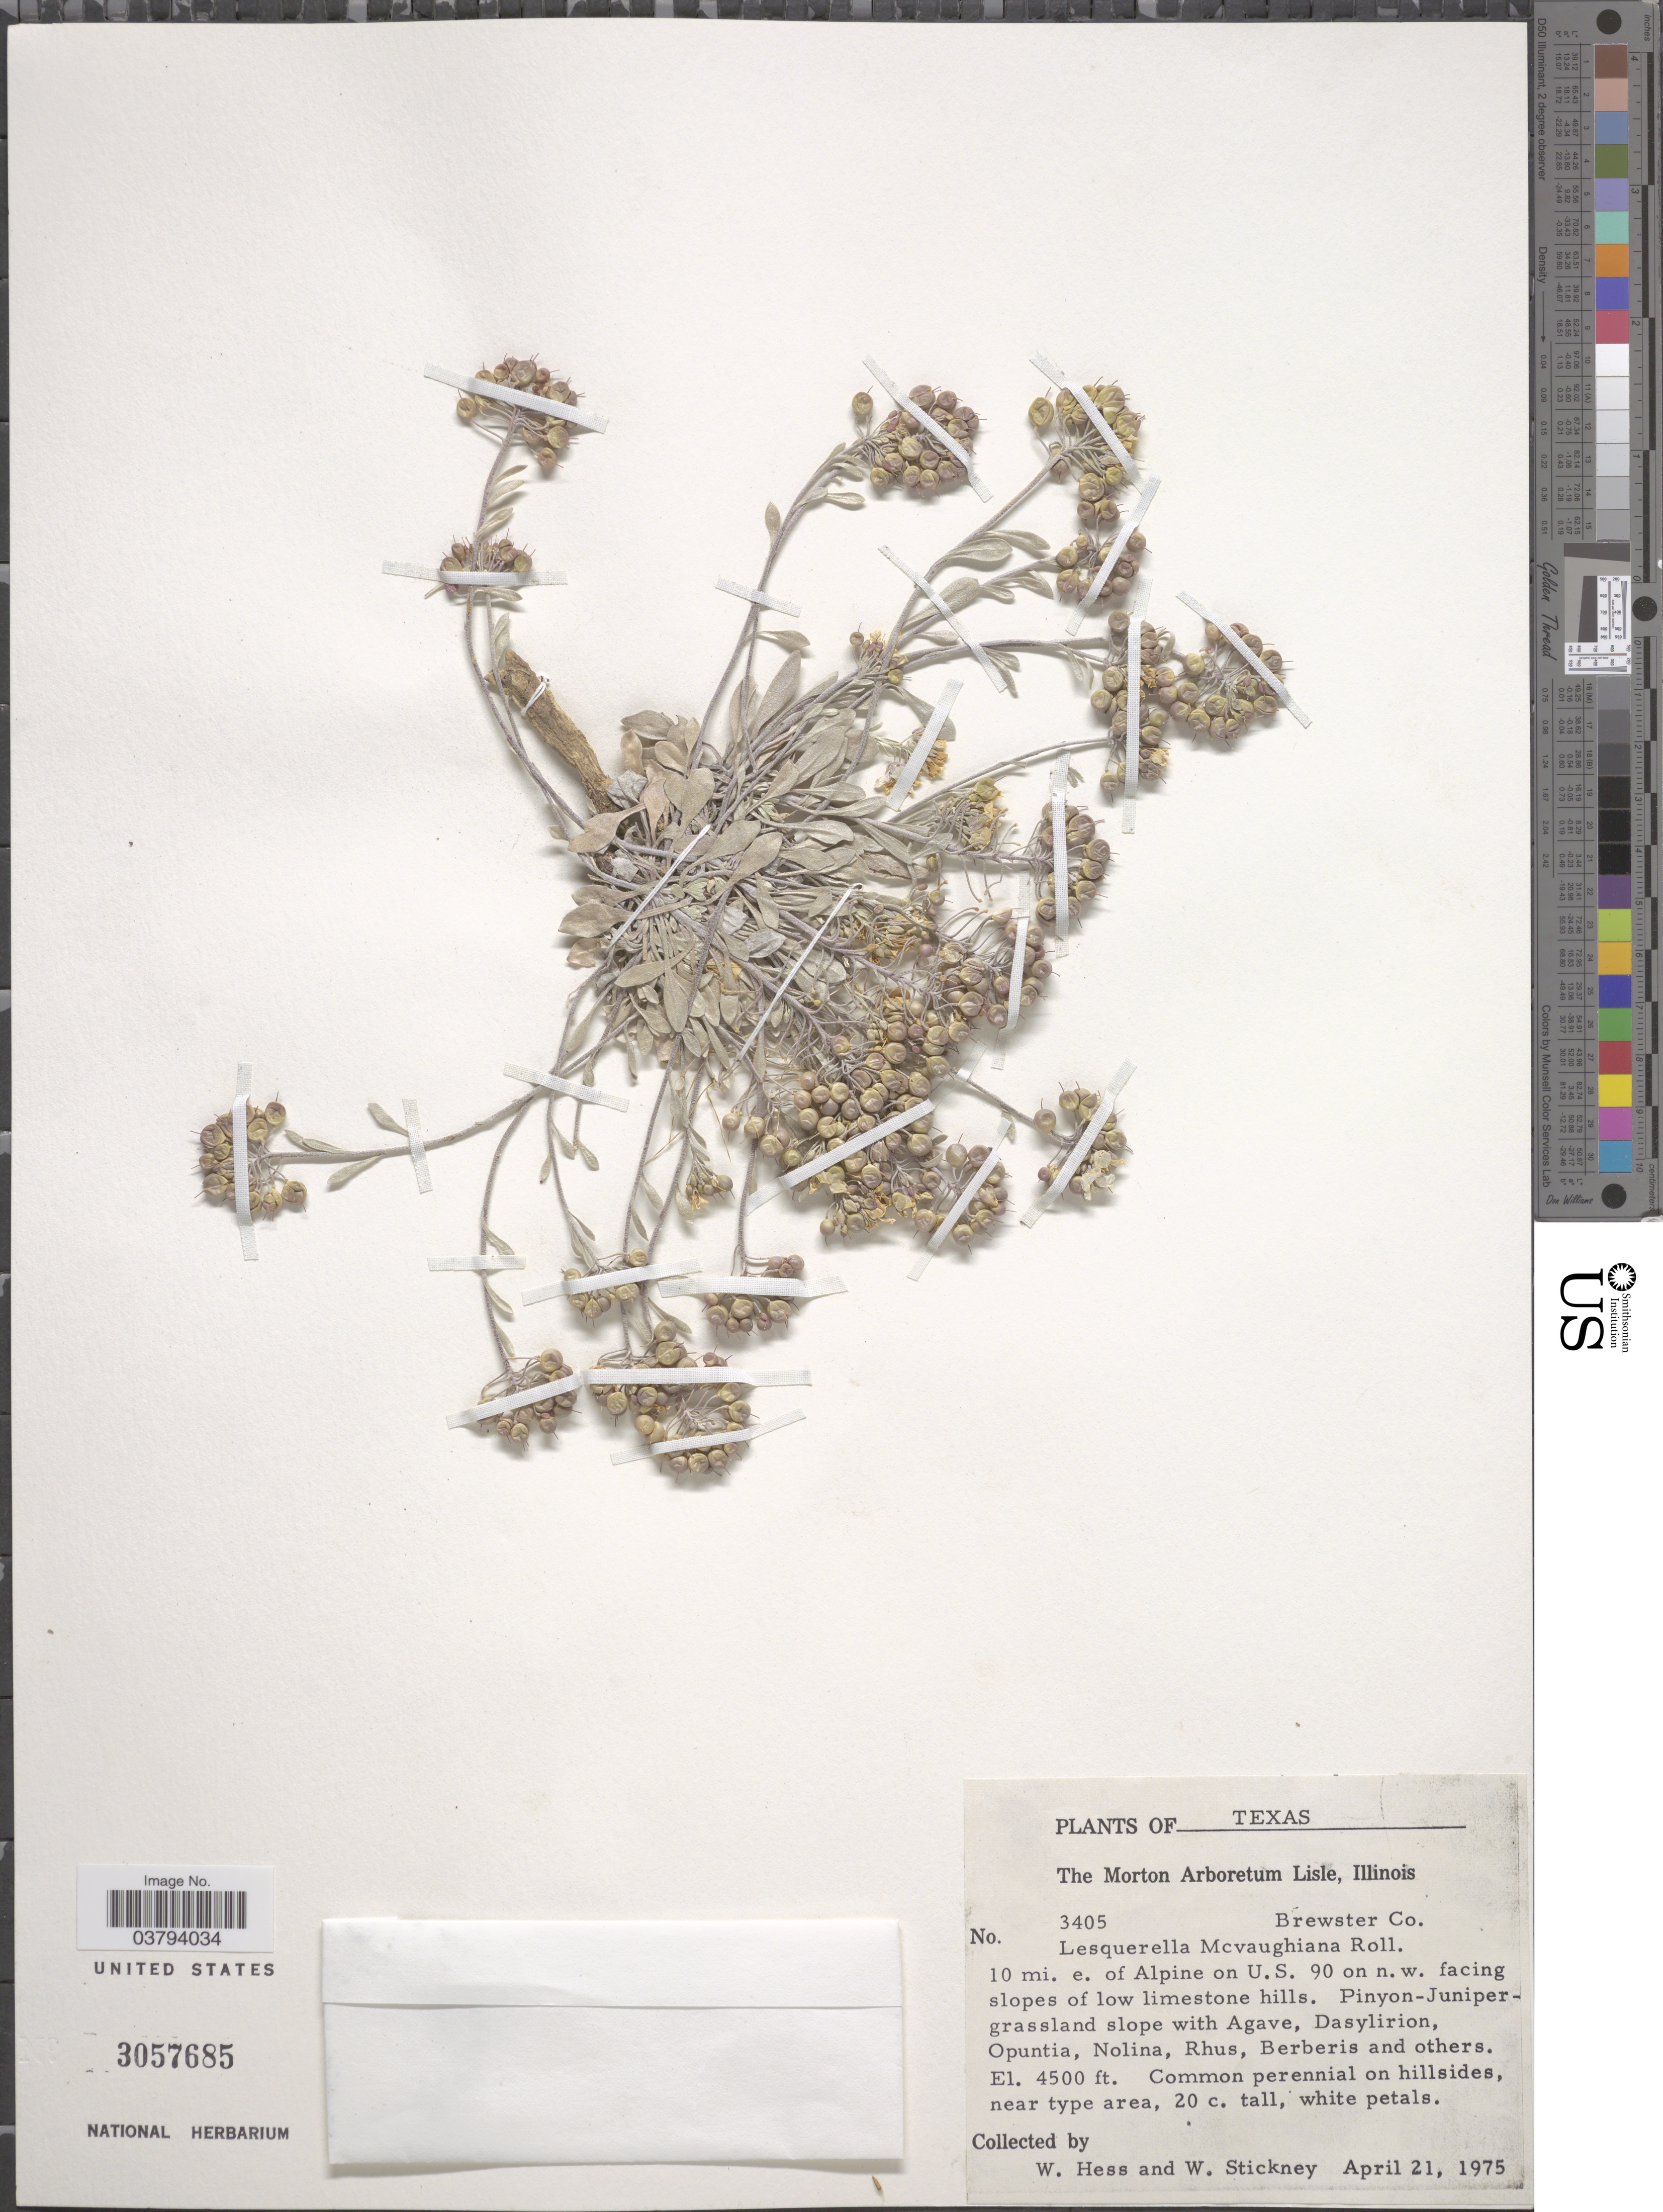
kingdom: Plantae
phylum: Tracheophyta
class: Magnoliopsida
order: Brassicales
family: Brassicaceae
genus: Lesquerella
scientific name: Lesquerella mcvaughiana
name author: Rollins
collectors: W. Hess & W. Stickney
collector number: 3405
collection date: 1975-04-21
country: United States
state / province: Texas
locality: Brewster Co. 10 mi. e. of Alpine on U.S. 90 on n.w. facing slopes of low limestone hills.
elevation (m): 1372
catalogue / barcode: US 3057685